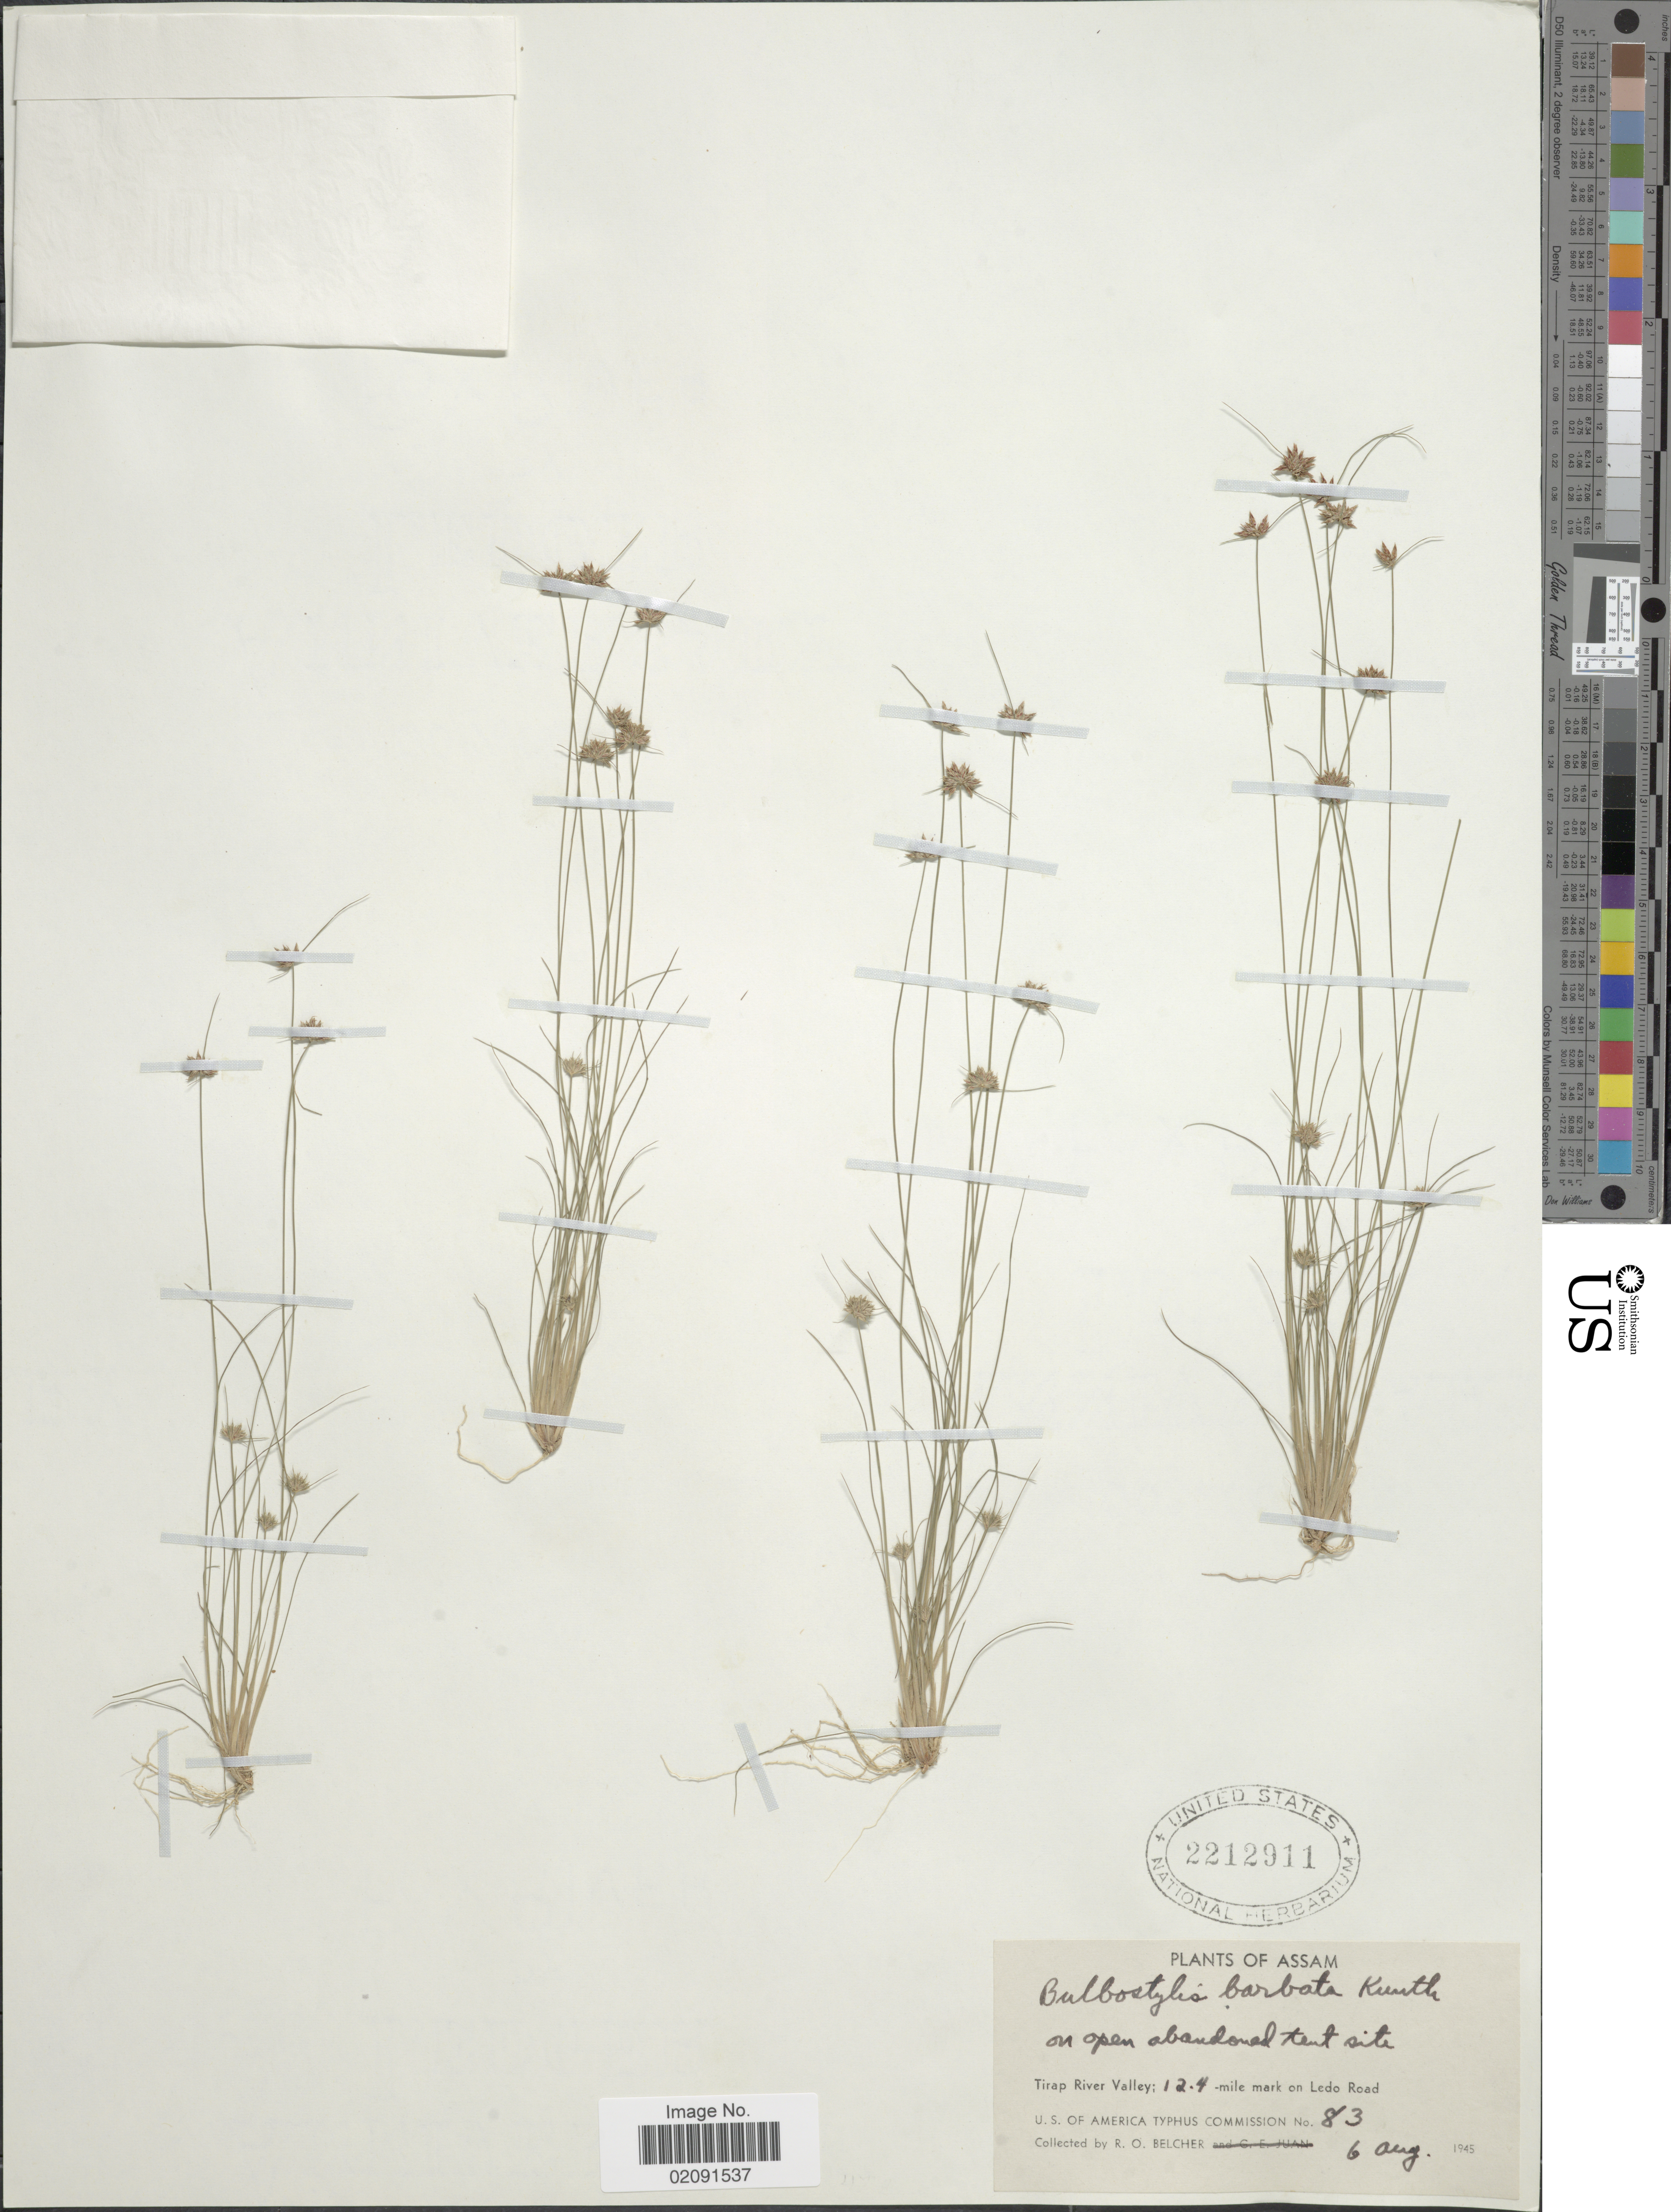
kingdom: Plantae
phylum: Tracheophyta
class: Liliopsida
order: Poales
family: Cyperaceae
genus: Bulbostylis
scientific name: Bulbostylis barbata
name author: (Rottb.) C.B. Clarke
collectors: R. Belcher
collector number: U.S. Of America Typhus Commission 83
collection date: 1945-08-06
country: India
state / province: Assam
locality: On open abandoned tent site, Tirap River Valley; 12.4 mile mark on Ledo Road.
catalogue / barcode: US 2212911